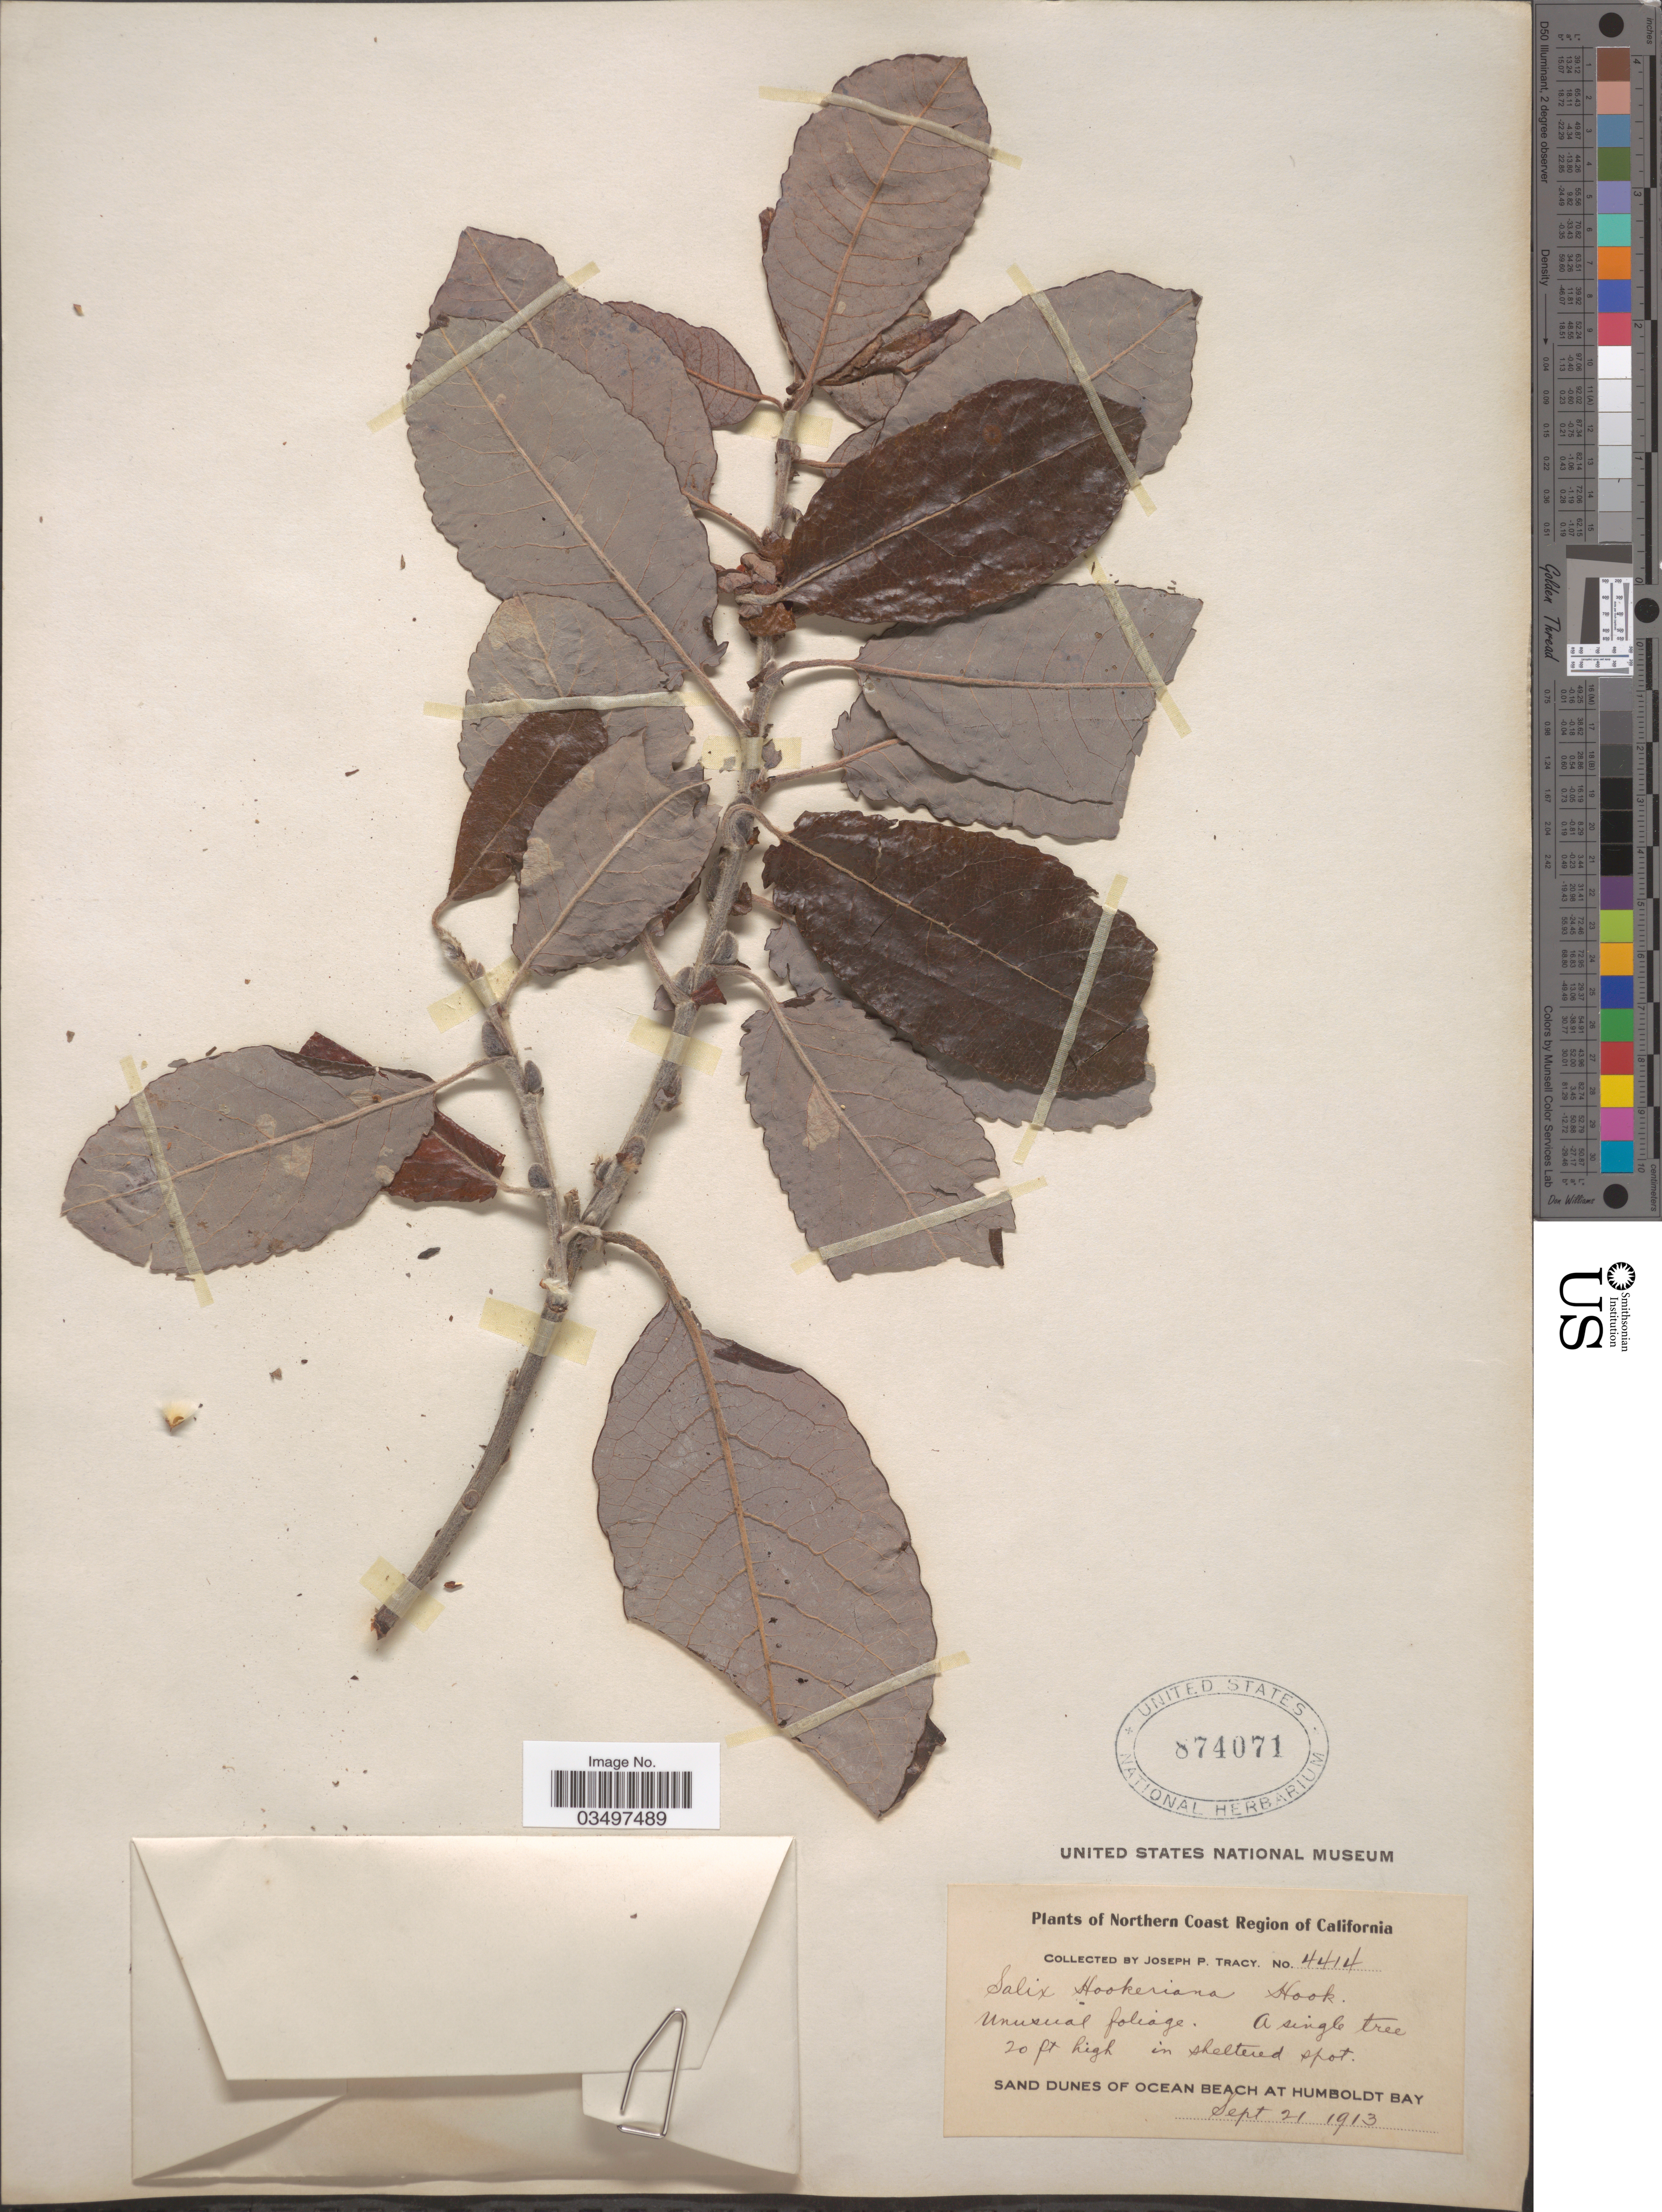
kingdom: Plantae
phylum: Tracheophyta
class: Magnoliopsida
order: Malpighiales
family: Salicaceae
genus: Salix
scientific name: Salix hookeriana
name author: Barratt ex Hook.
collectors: J. Tracy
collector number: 4414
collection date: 1913-09-21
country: United States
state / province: California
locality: Northern Coast Region of California. Sand Dunes of Ocean Beach at Humboldt Bay.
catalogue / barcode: US 874071